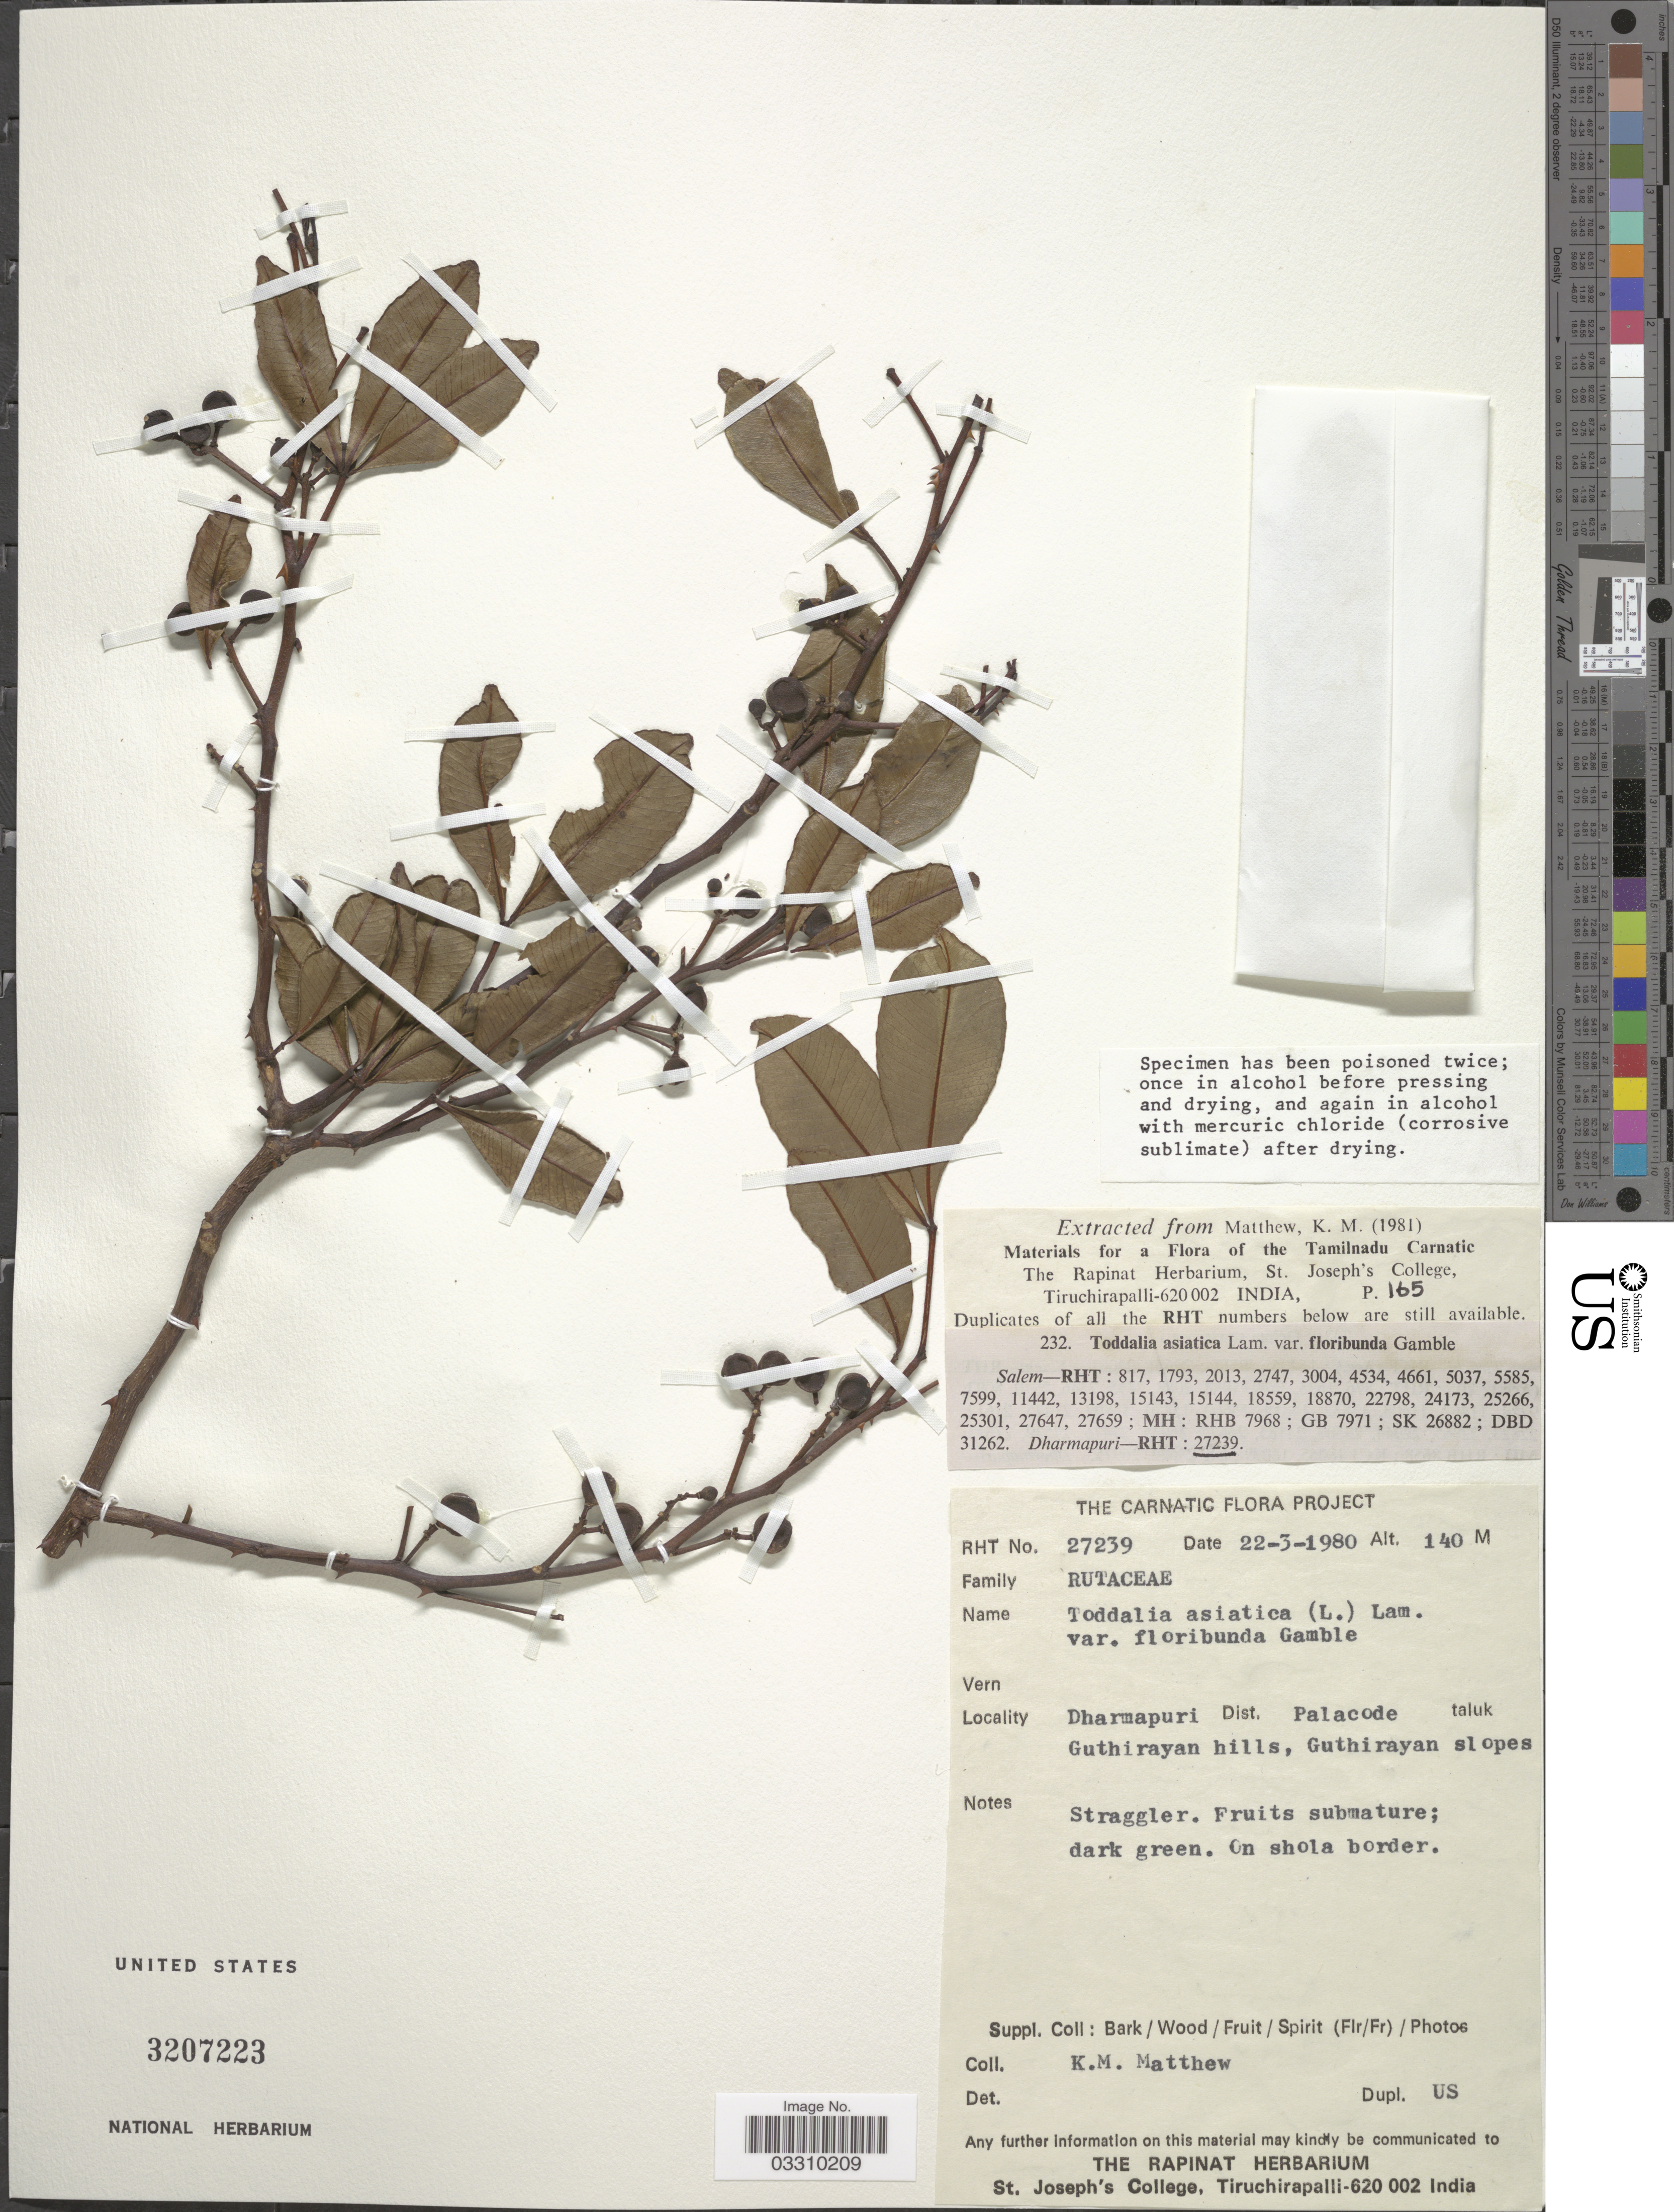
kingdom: Plantae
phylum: Tracheophyta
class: Magnoliopsida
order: Sapindales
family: Rutaceae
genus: Zanthoxylum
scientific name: Zanthoxylum asiaticum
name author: (L.) Appelhans et al.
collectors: K. M. Matthew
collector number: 27239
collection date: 1980-03-22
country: India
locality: Dharmapuri Dist. Palacode taluk Guthirayan hills, Guthirayan slopes. On shola border.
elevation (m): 140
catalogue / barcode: US 3207223